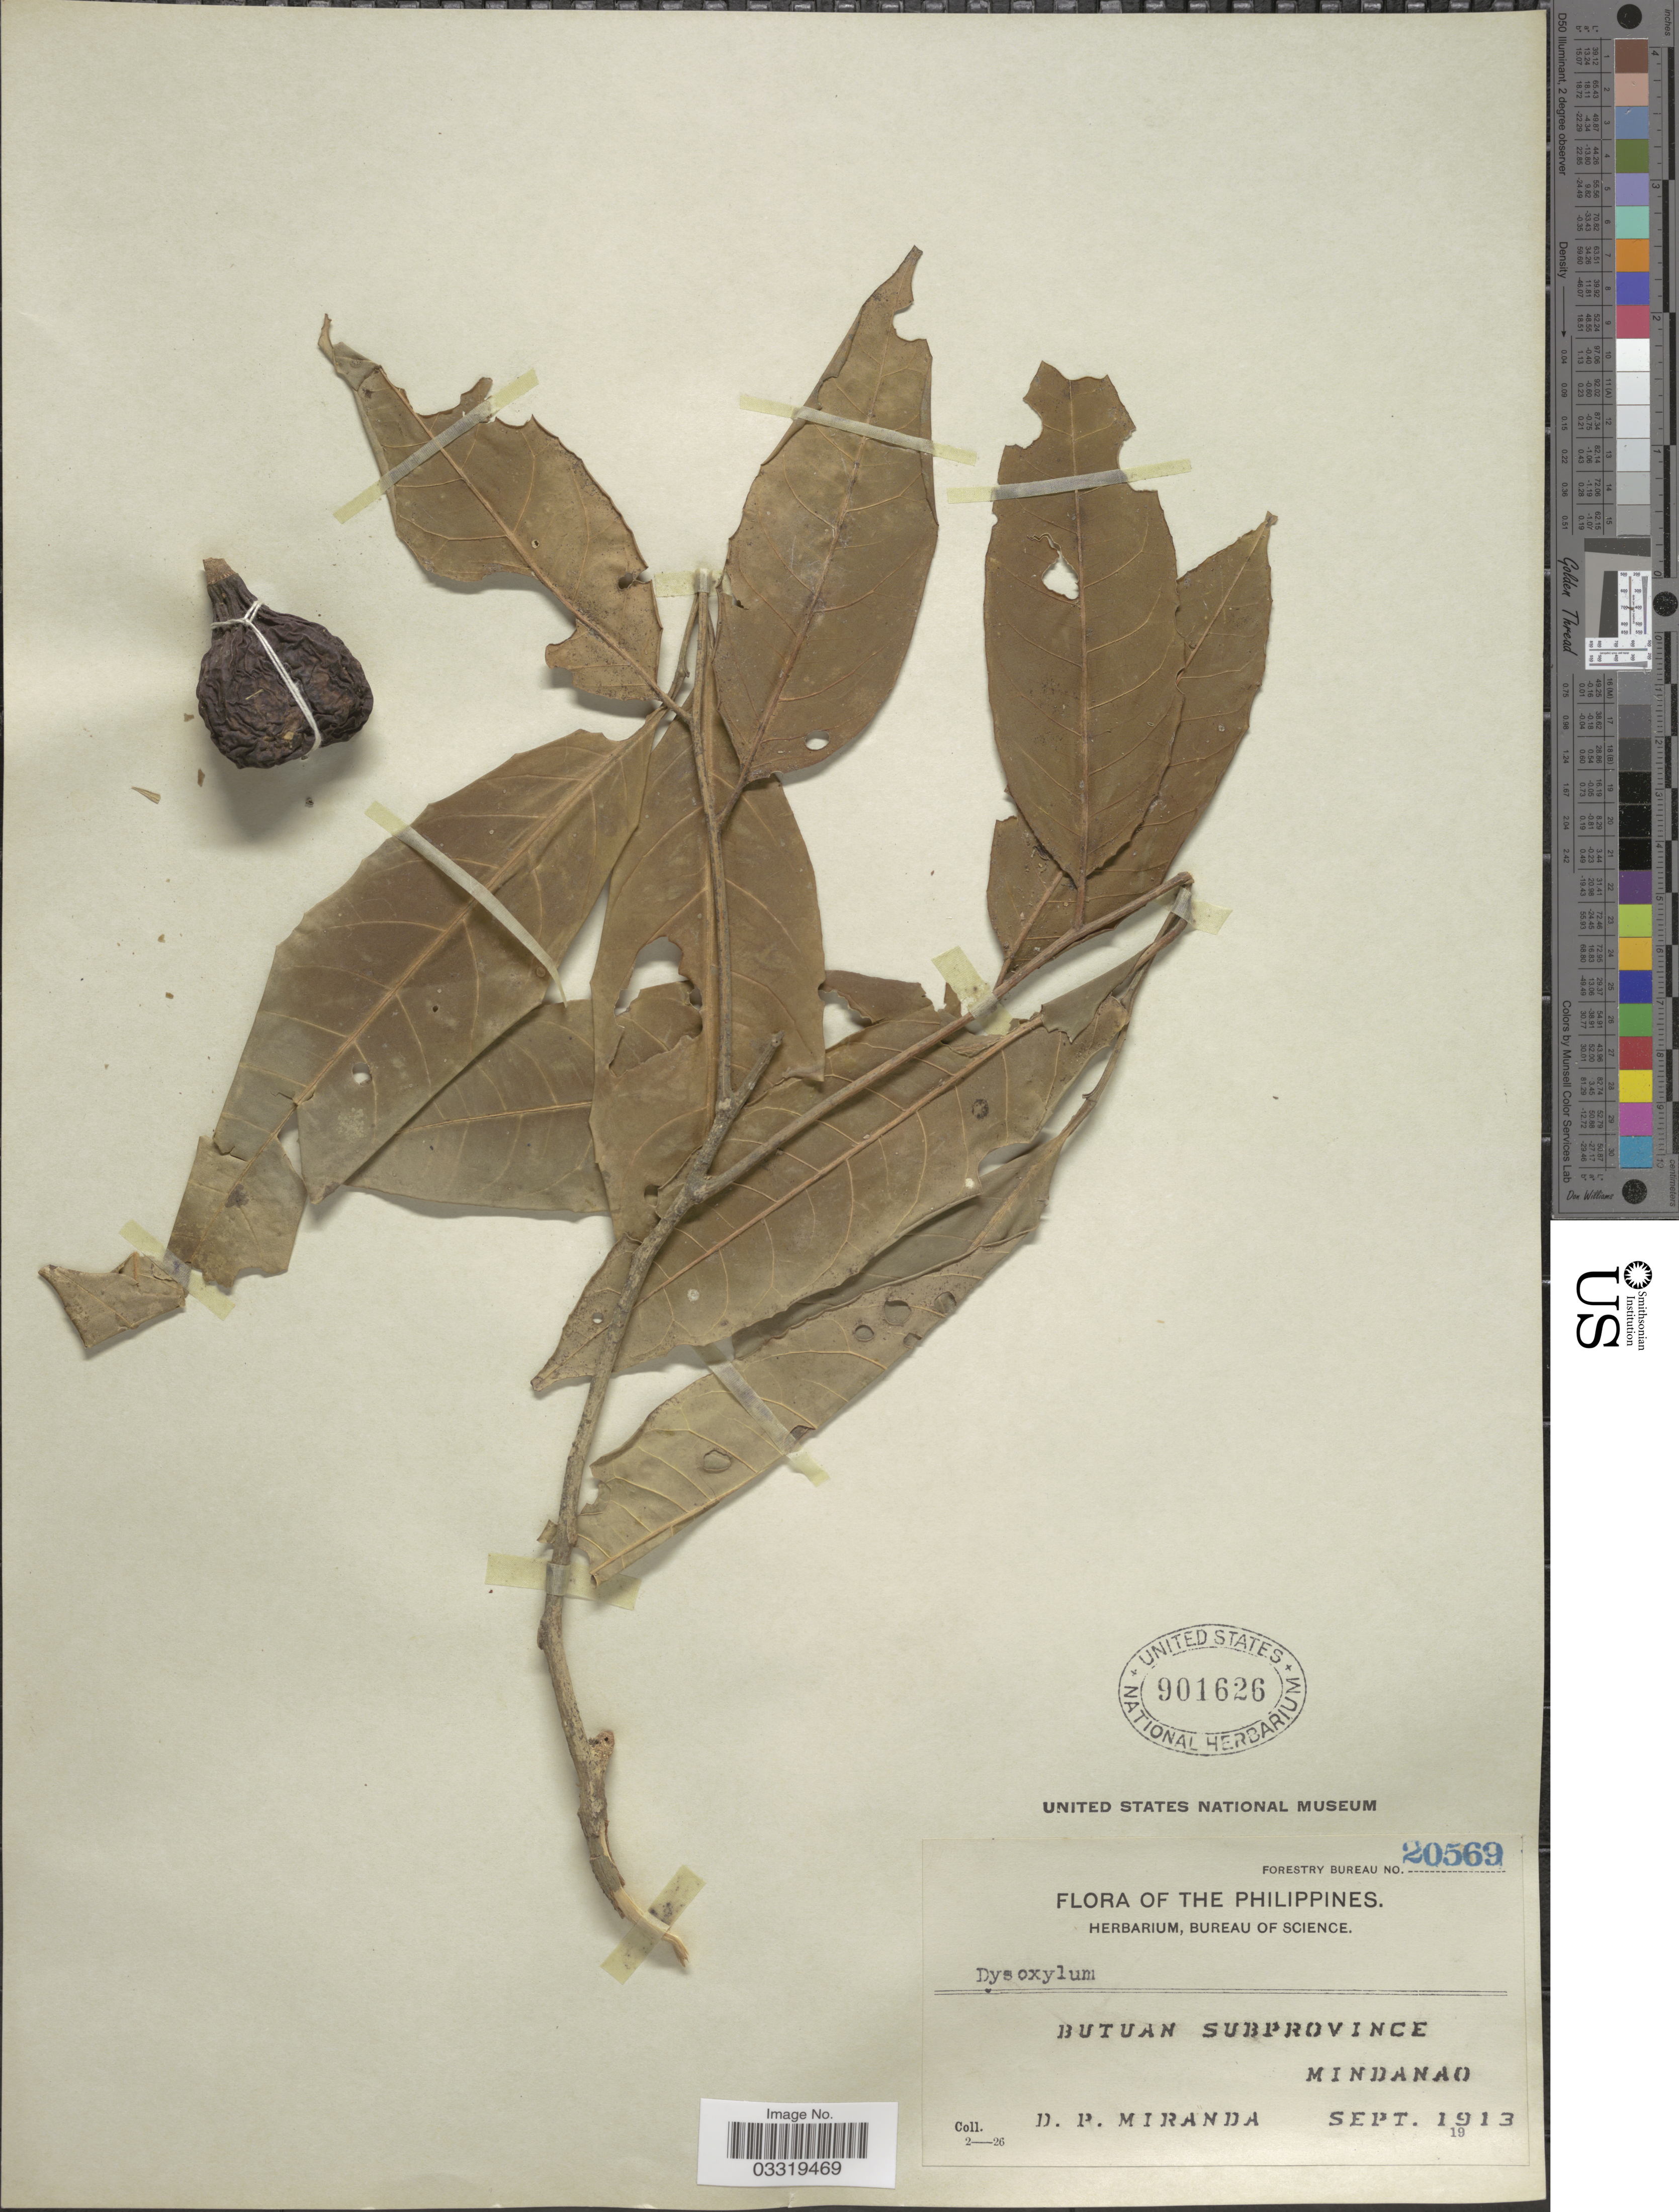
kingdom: Plantae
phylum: Tracheophyta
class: Magnoliopsida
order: Sapindales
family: Meliaceae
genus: Dysoxylum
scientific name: Dysoxylum sp.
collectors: D. P. Miranda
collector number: Forestry Bureau 20569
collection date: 1913-09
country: Philippines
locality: Butuan Subprovince, Mindanao.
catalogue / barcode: US 901626